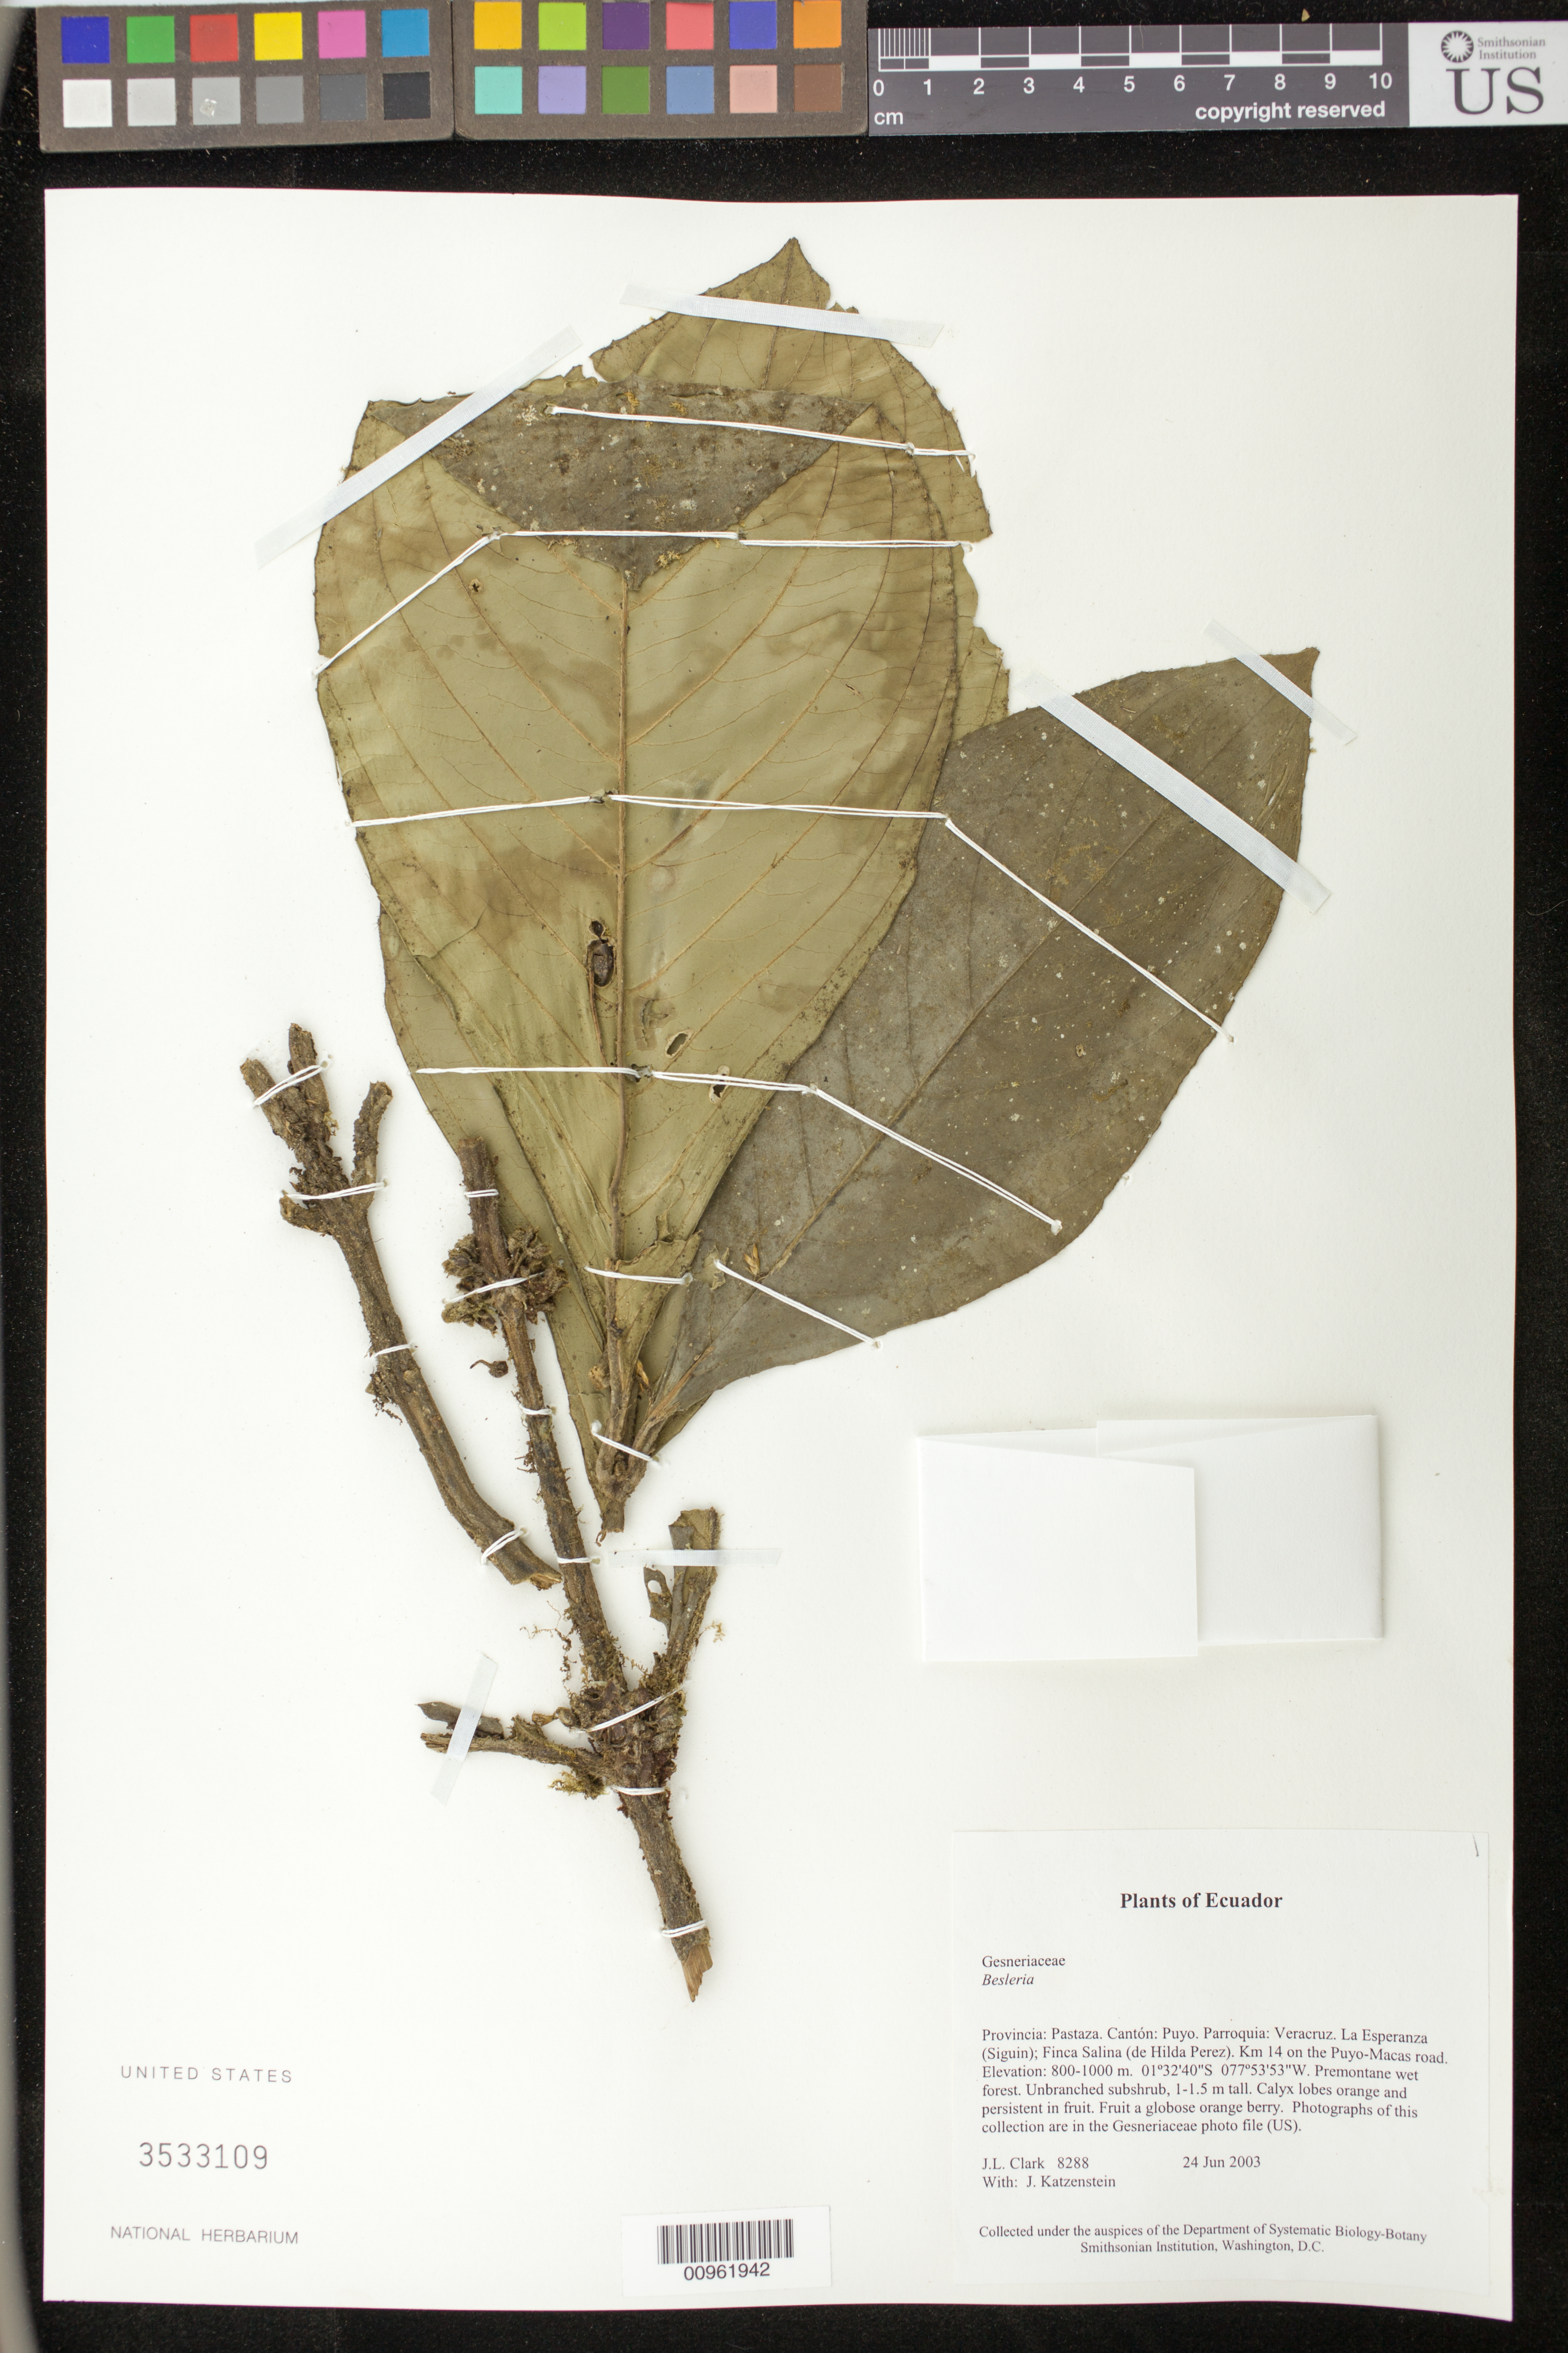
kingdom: Plantae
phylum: Tracheophyta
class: Magnoliopsida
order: Lamiales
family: Gesneriaceae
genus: Besleria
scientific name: Besleria sp.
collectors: J. L. Clark & J. Katzenstein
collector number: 8288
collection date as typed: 24 Jun 2003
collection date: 2003-06-24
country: Ecuador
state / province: Pastaza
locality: Puyo. Parroquia: Veracruz. La Esperanza (Siguin); Finca Salina (de Hilda Perez). Km 14 on the Puyo-Macas road.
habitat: Premontane wet forest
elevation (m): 800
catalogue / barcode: US 3533109